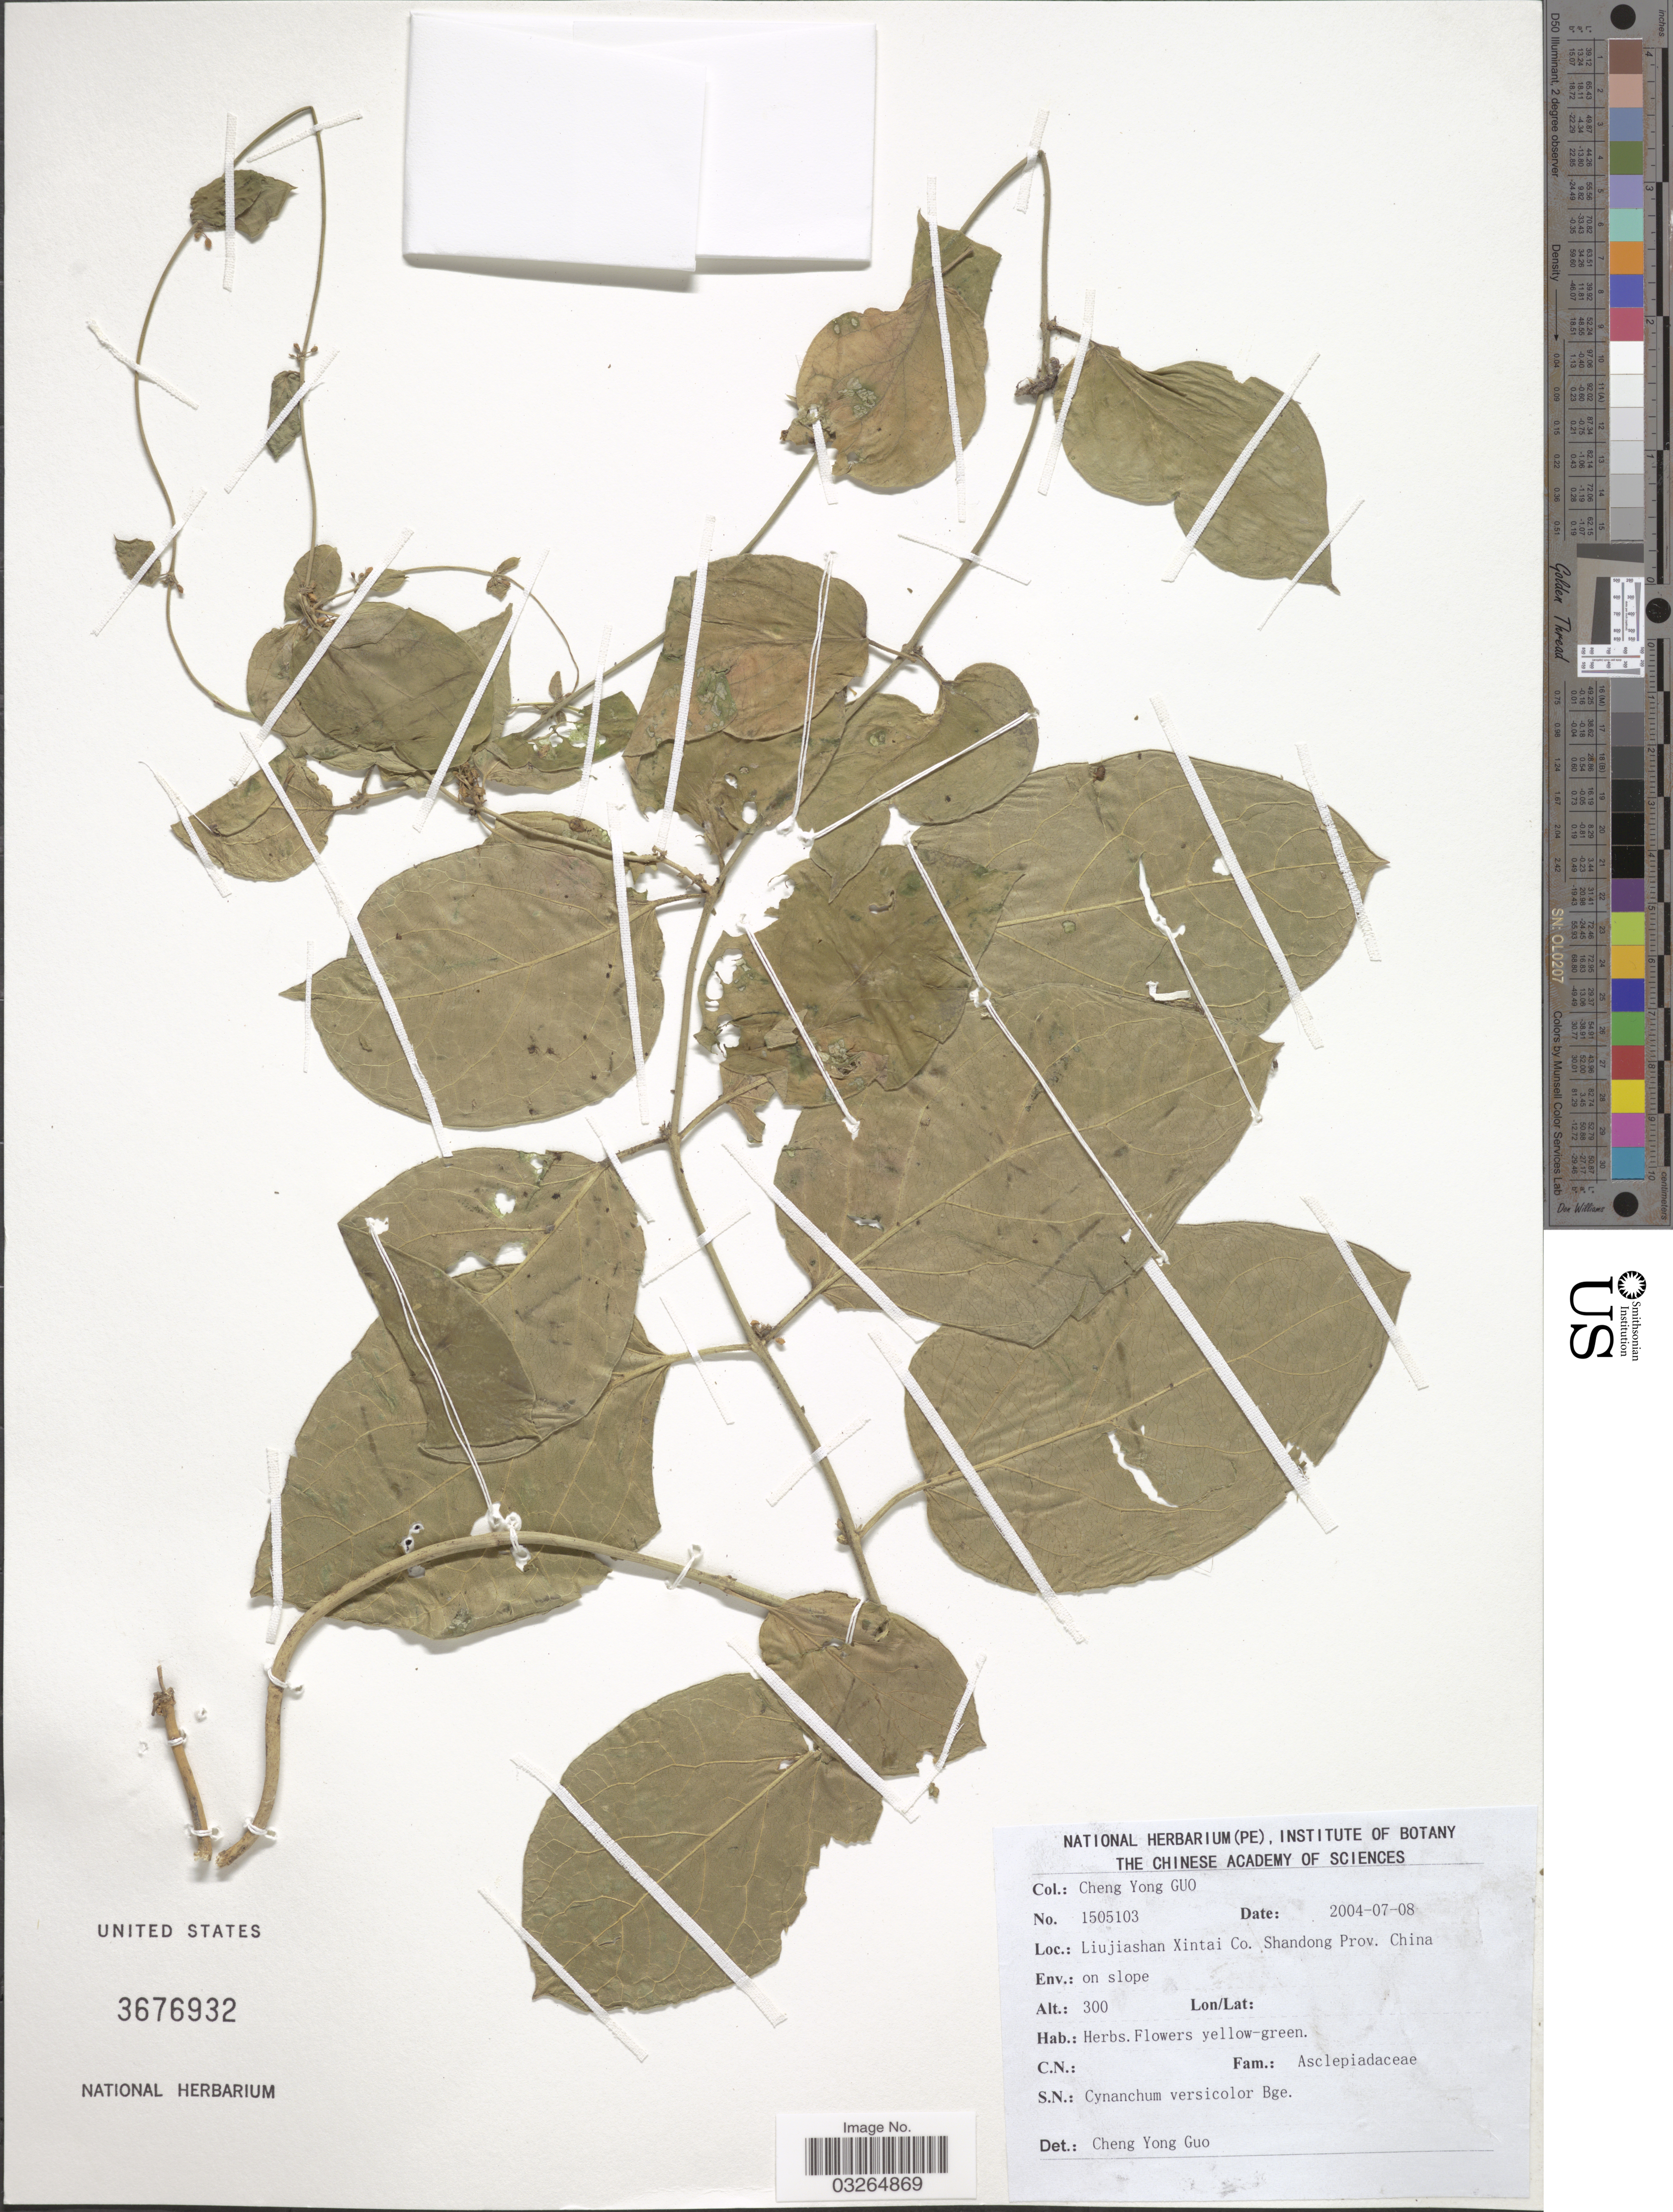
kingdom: Plantae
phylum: Tracheophyta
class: Magnoliopsida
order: Gentianales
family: Apocynaceae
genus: Cynanchum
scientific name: Cynanchum versicolor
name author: Bunge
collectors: Guo Chengyong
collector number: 1505103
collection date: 2004-07-08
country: China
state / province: Shandong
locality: Liujiashan Xintai Co. Shandong Prov.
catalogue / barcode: US 3676932